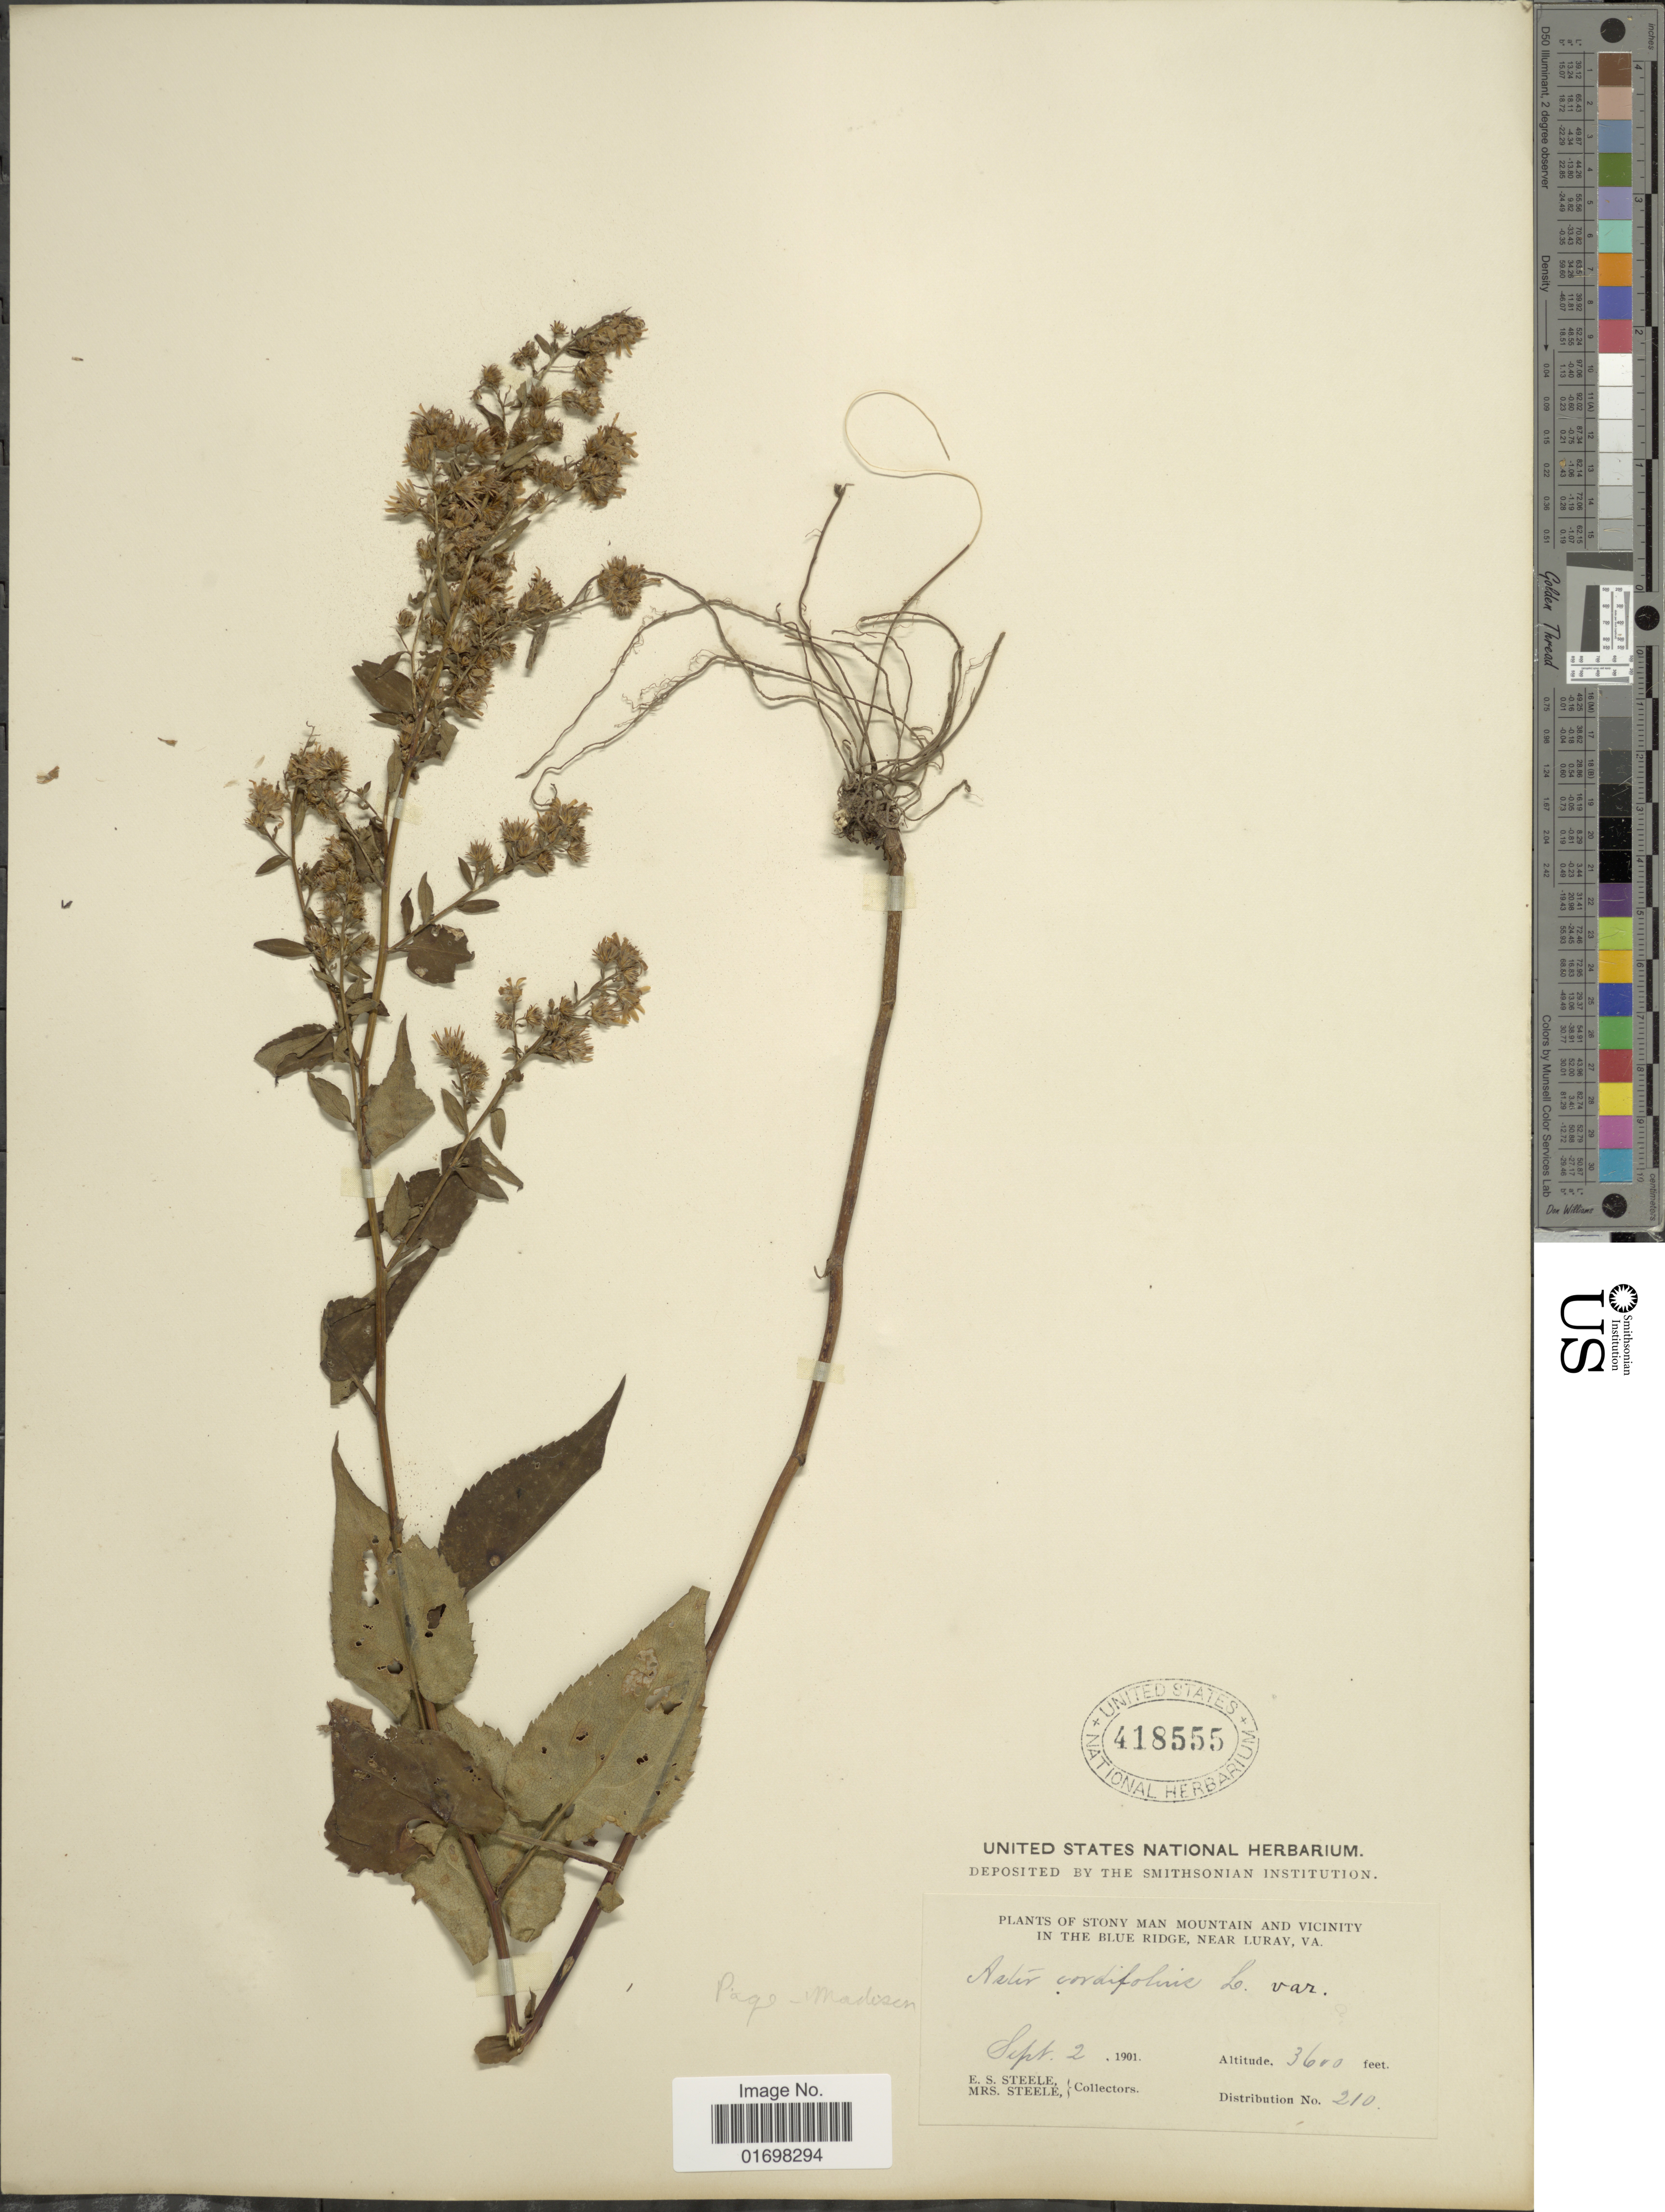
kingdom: Plantae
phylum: Tracheophyta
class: Magnoliopsida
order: Asterales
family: Asteraceae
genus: Symphyotrichum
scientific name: Symphyotrichum cordifolium var. cordifolium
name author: (L.) G.L. Nesom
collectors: E. Steele & Mrs. E. S. Steele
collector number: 210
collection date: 1901-09-02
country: United States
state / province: Virginia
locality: Stony Man Mountain and Vicinity in the Blue ridge, near Luray, Va.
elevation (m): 1097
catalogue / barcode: US 418555